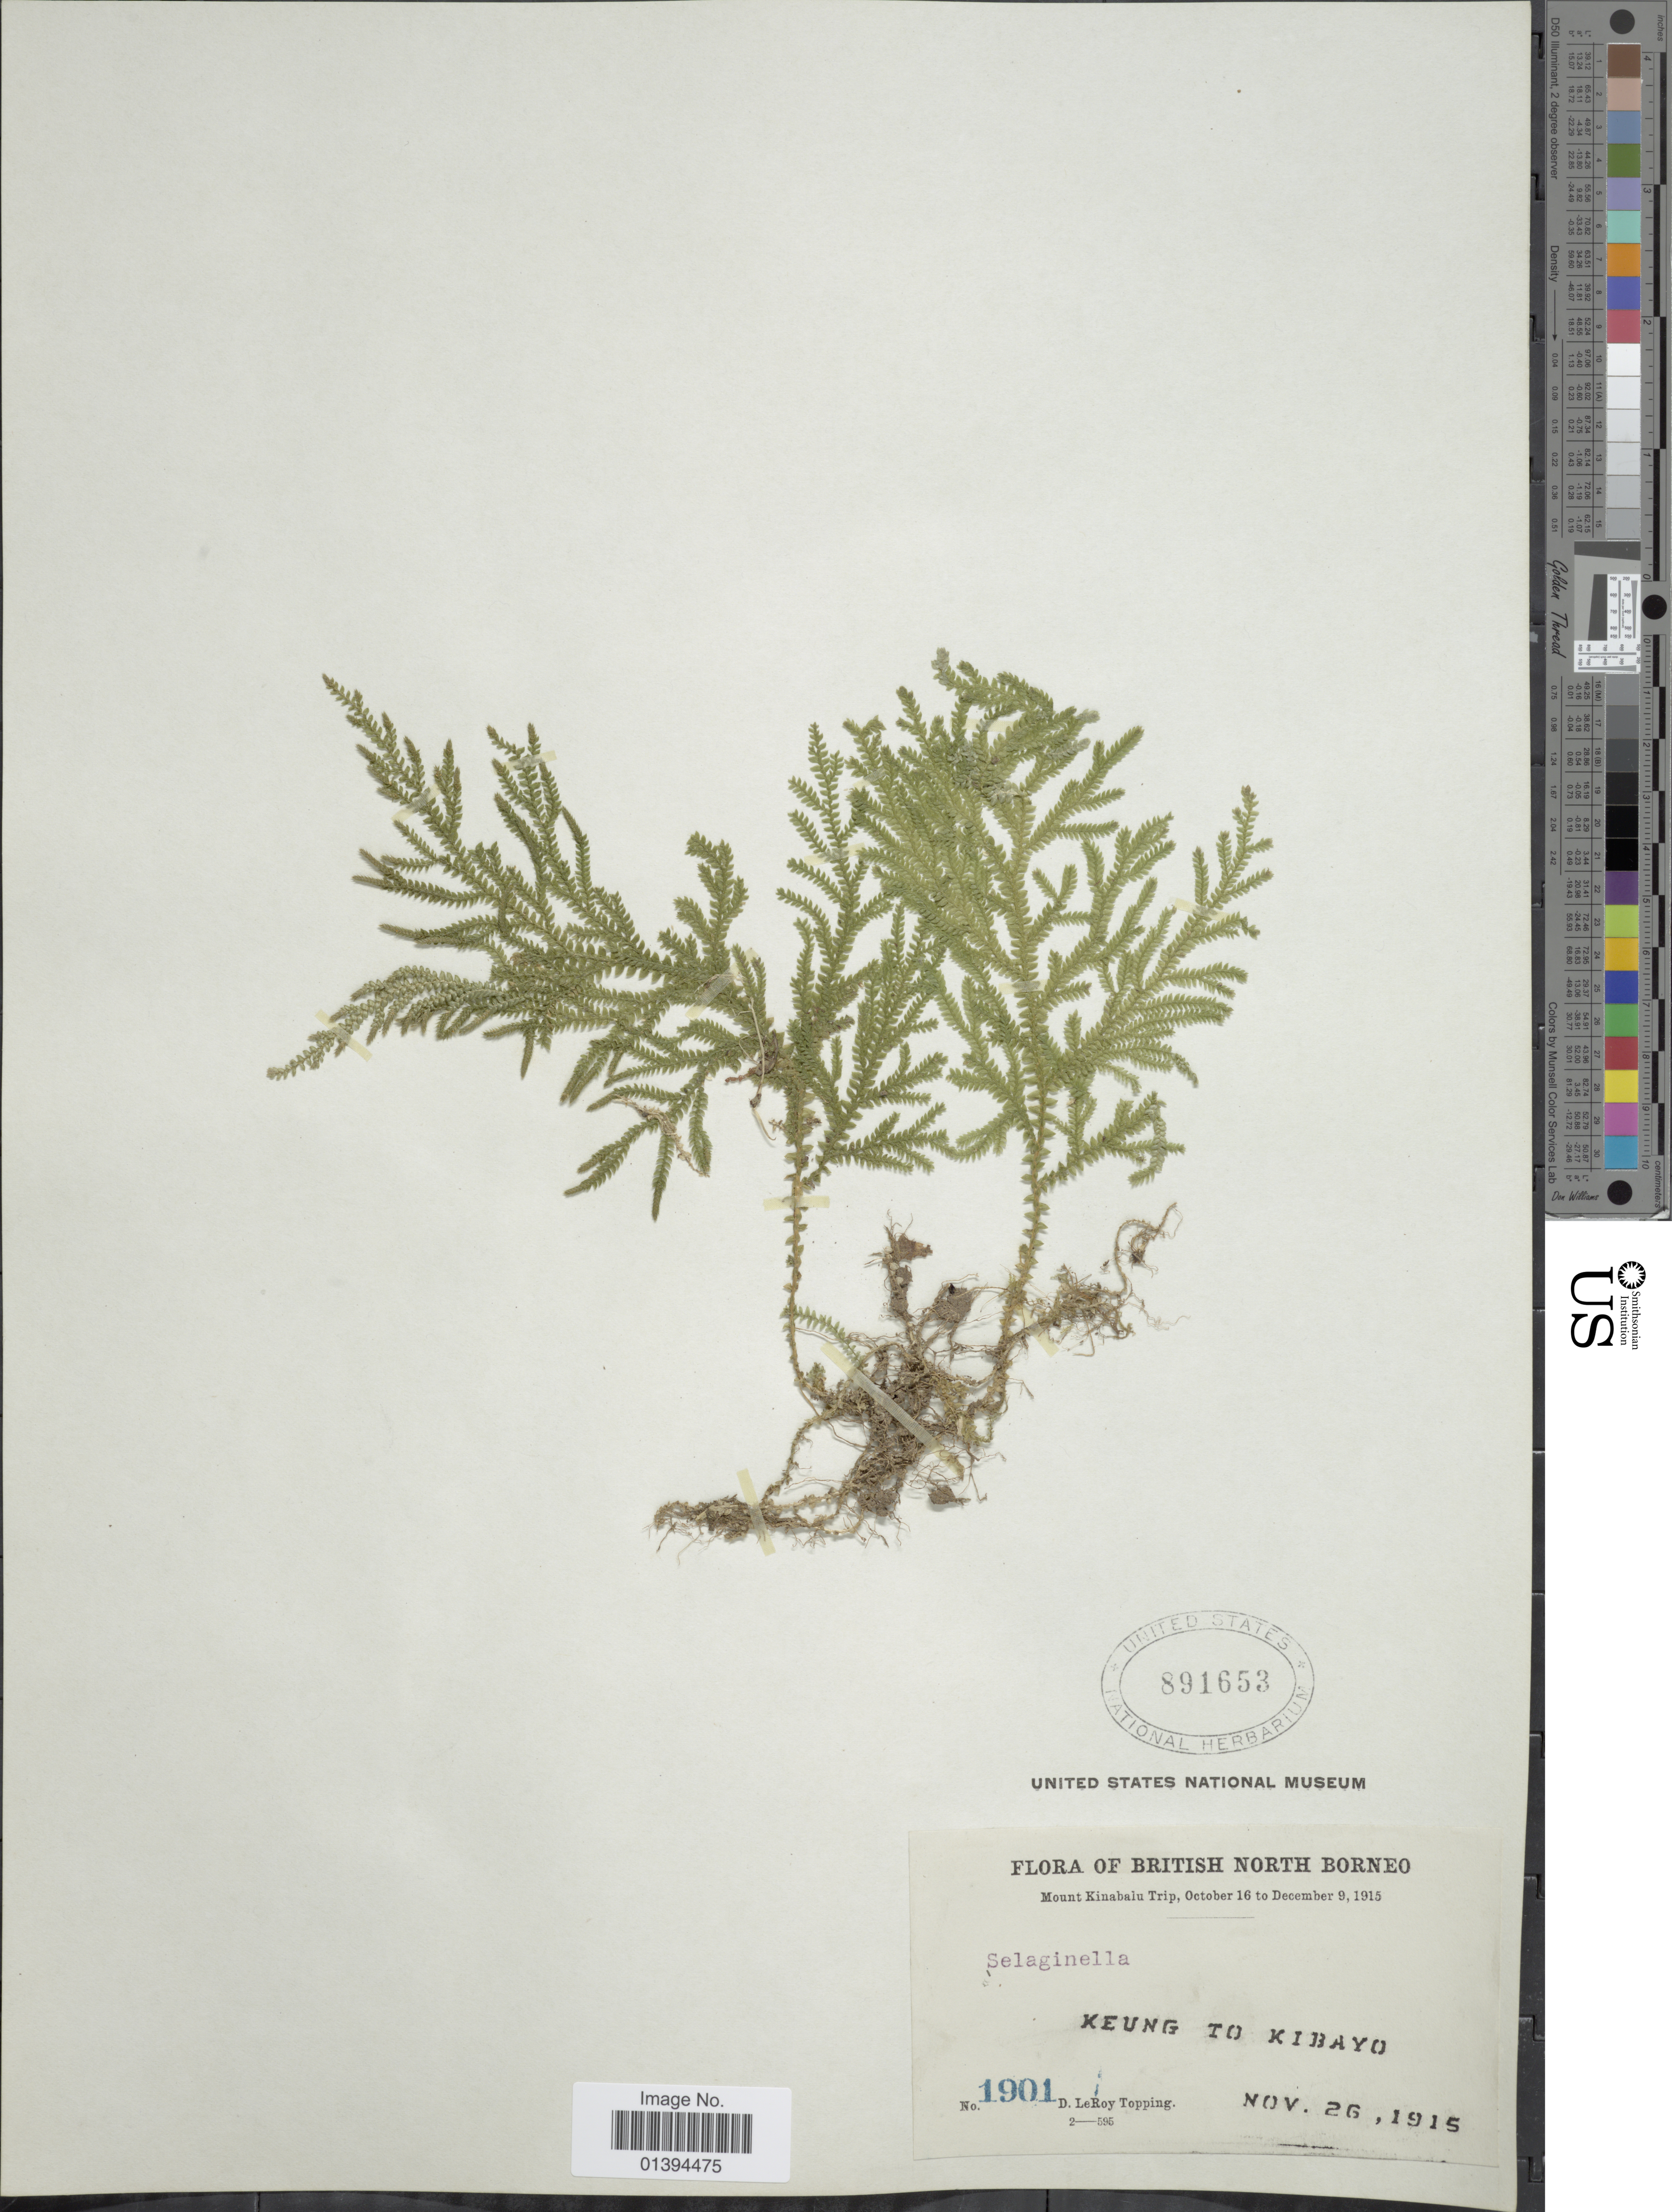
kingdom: Plantae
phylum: Tracheophyta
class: Lycopodiopsida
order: Selaginellales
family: Selaginellaceae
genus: Selaginella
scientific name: Selaginella sp.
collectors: D. L. Topping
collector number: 1901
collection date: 1915-11-26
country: Malaysia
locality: British North Borneo, Keung to Kibayo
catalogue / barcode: US 891653